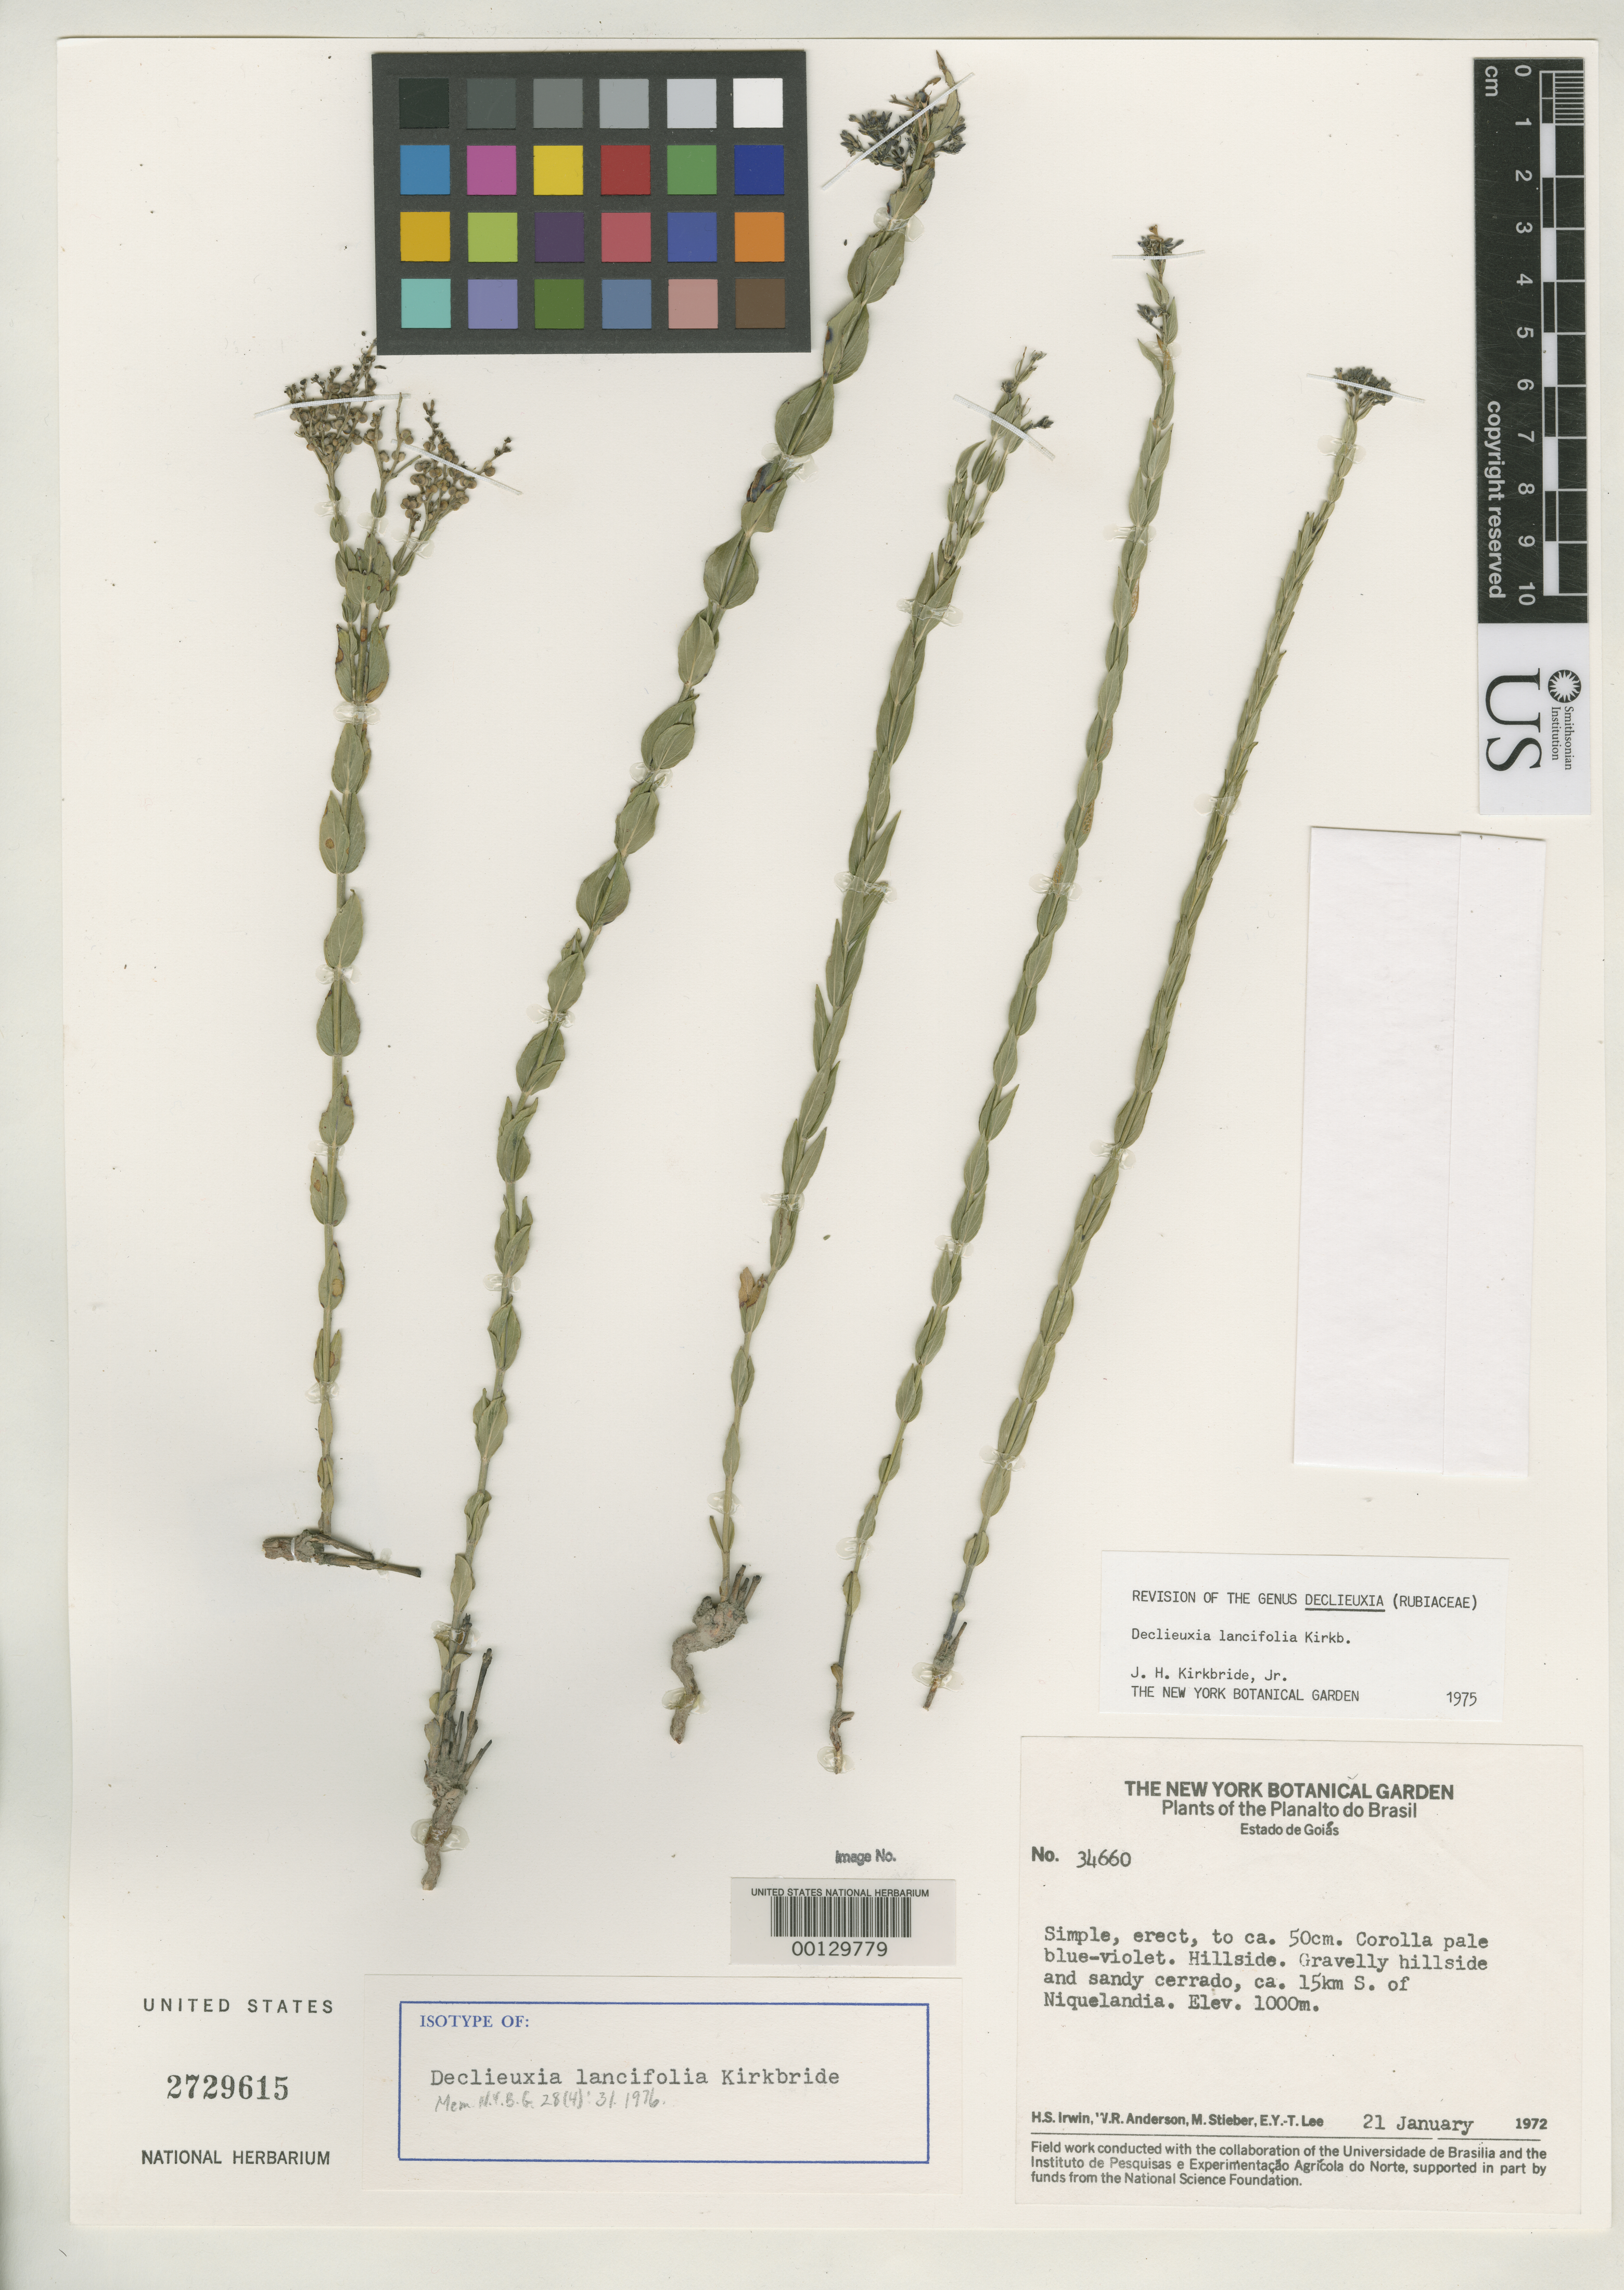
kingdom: Plantae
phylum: Tracheophyta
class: Magnoliopsida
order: Gentianales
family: Rubiaceae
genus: Declieuxia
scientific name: Declieuxia lancifolia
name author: J.H. Kirkbr.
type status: Isotype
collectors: H. Irwin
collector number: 34660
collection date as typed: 21 Jan 1972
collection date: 1972-01-21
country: Brazil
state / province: Goiás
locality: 15 km. S of Niquelandia.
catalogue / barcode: US 2729615